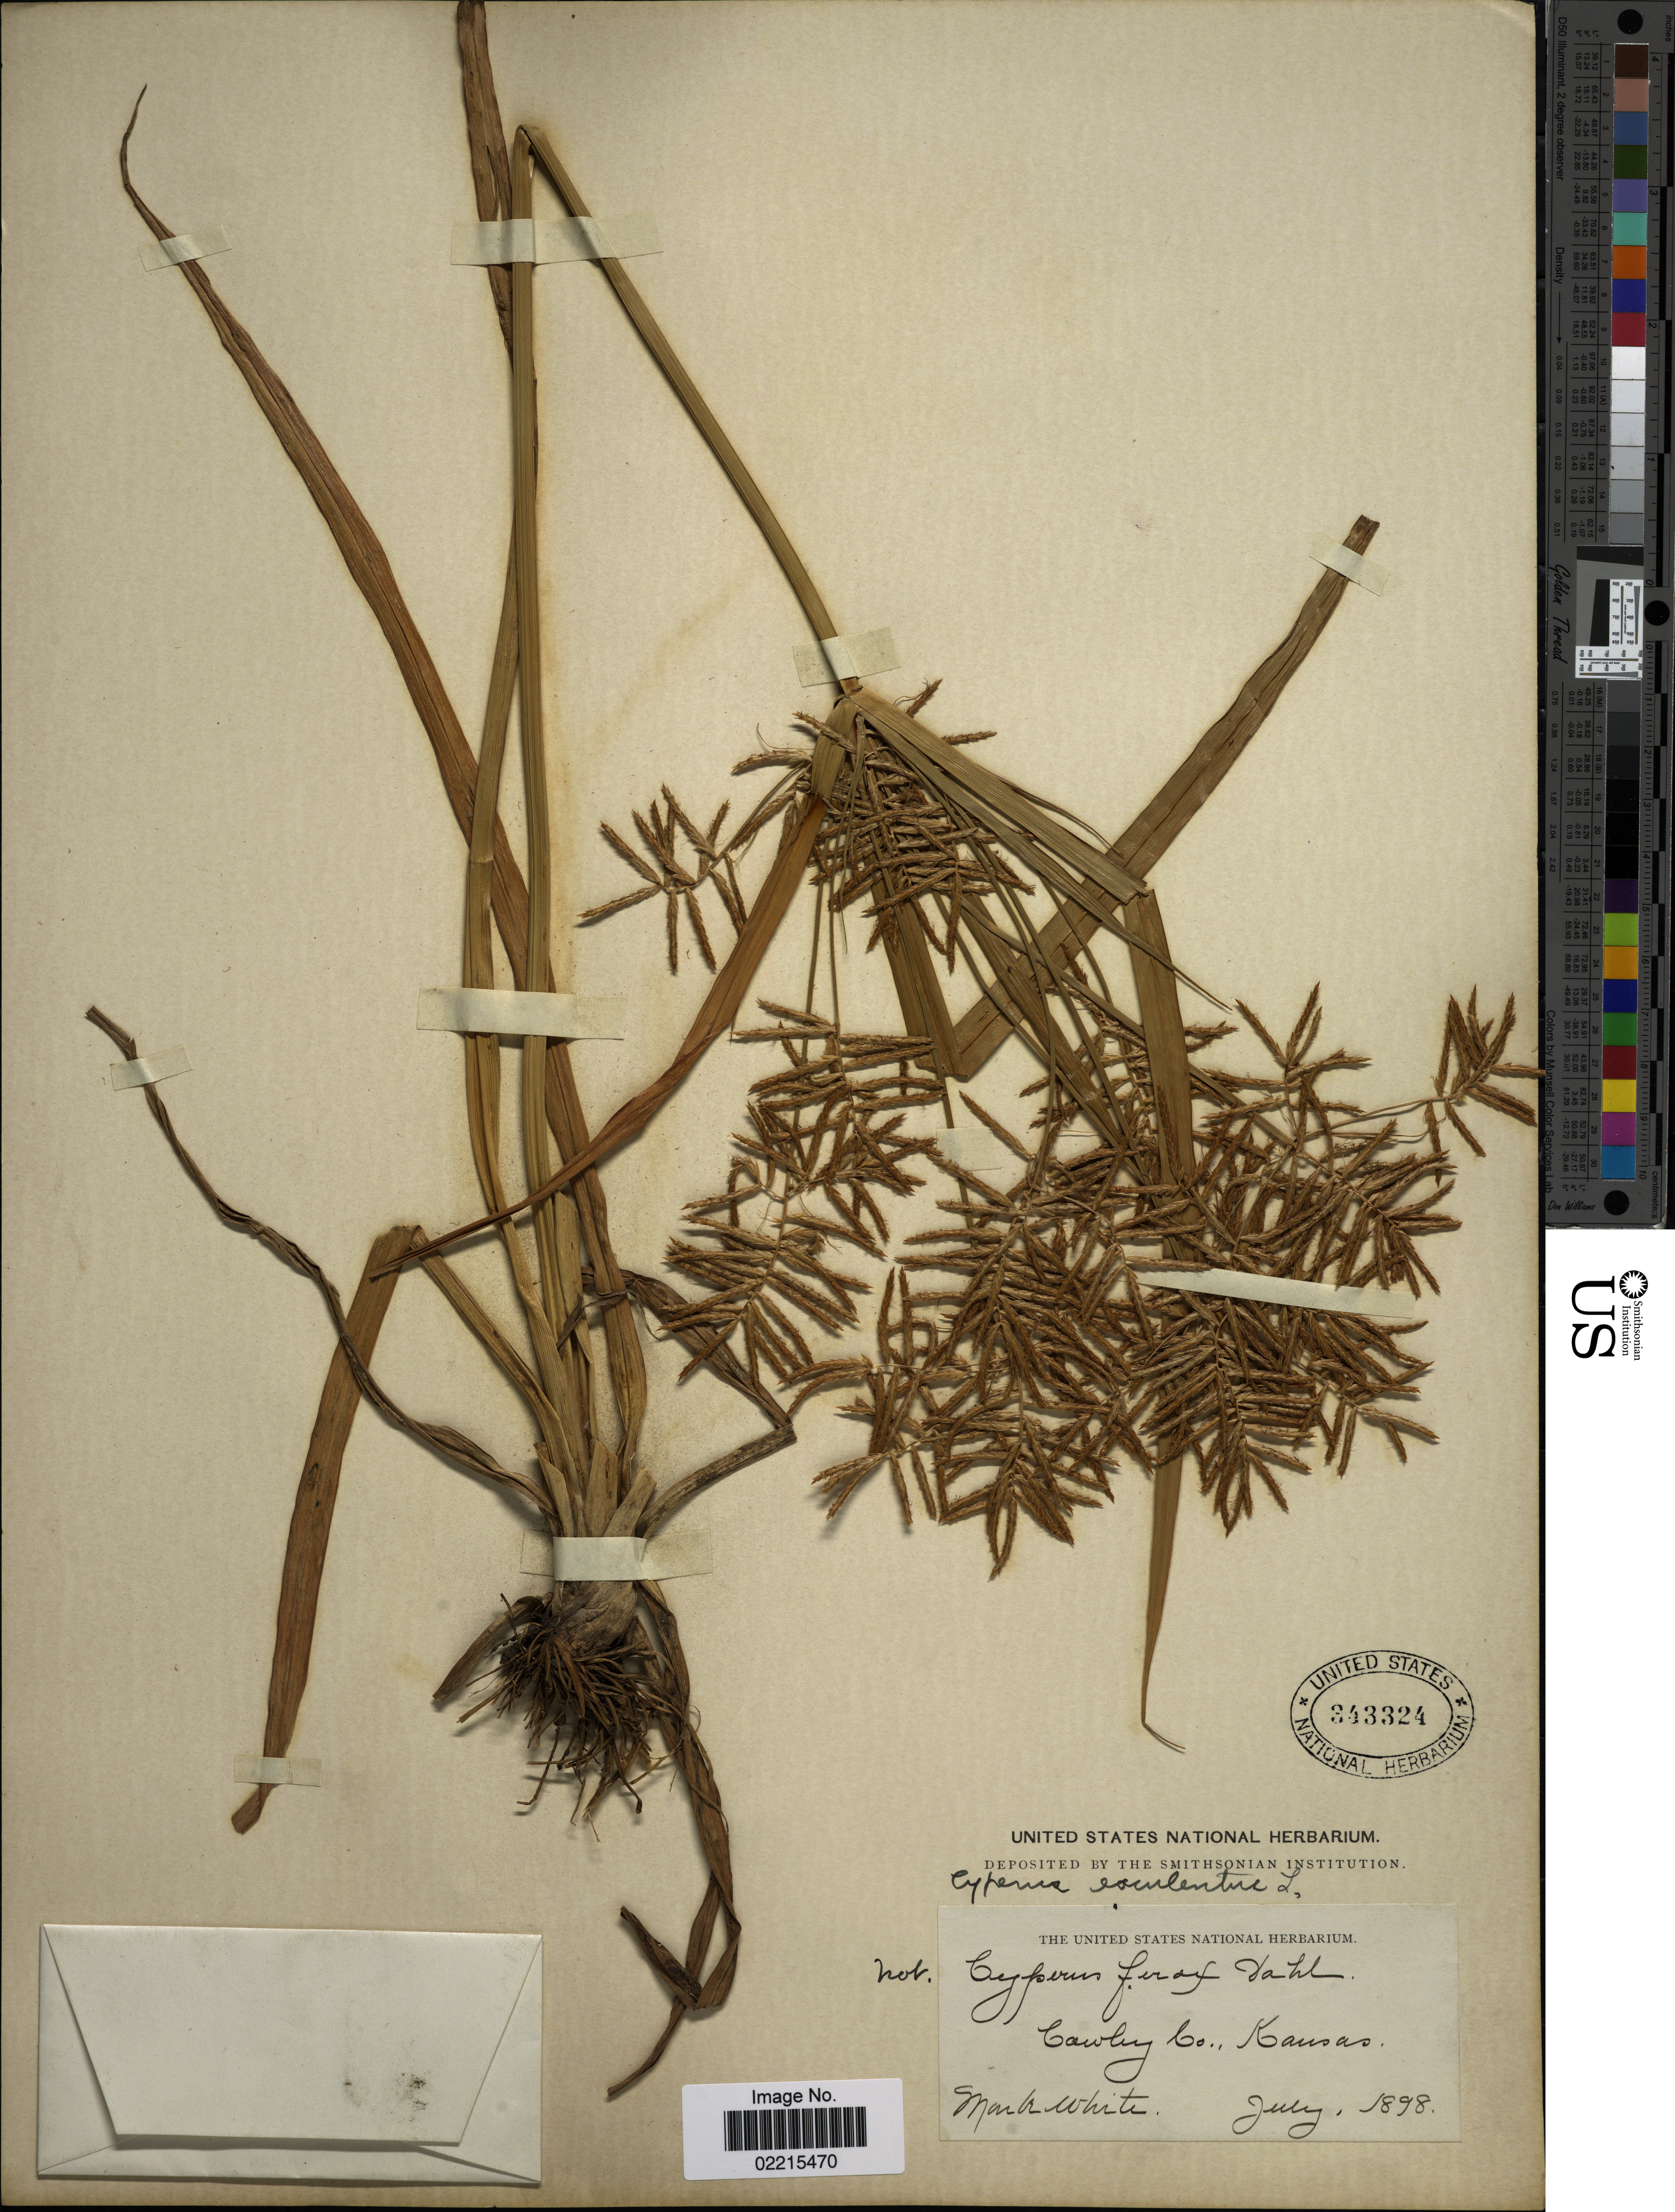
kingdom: Plantae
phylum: Tracheophyta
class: Liliopsida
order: Poales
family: Cyperaceae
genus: Cyperus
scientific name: Cyperus esculentus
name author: L.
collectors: M. White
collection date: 1898-07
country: United States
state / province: Kansas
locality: Cowley Co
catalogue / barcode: US 343324